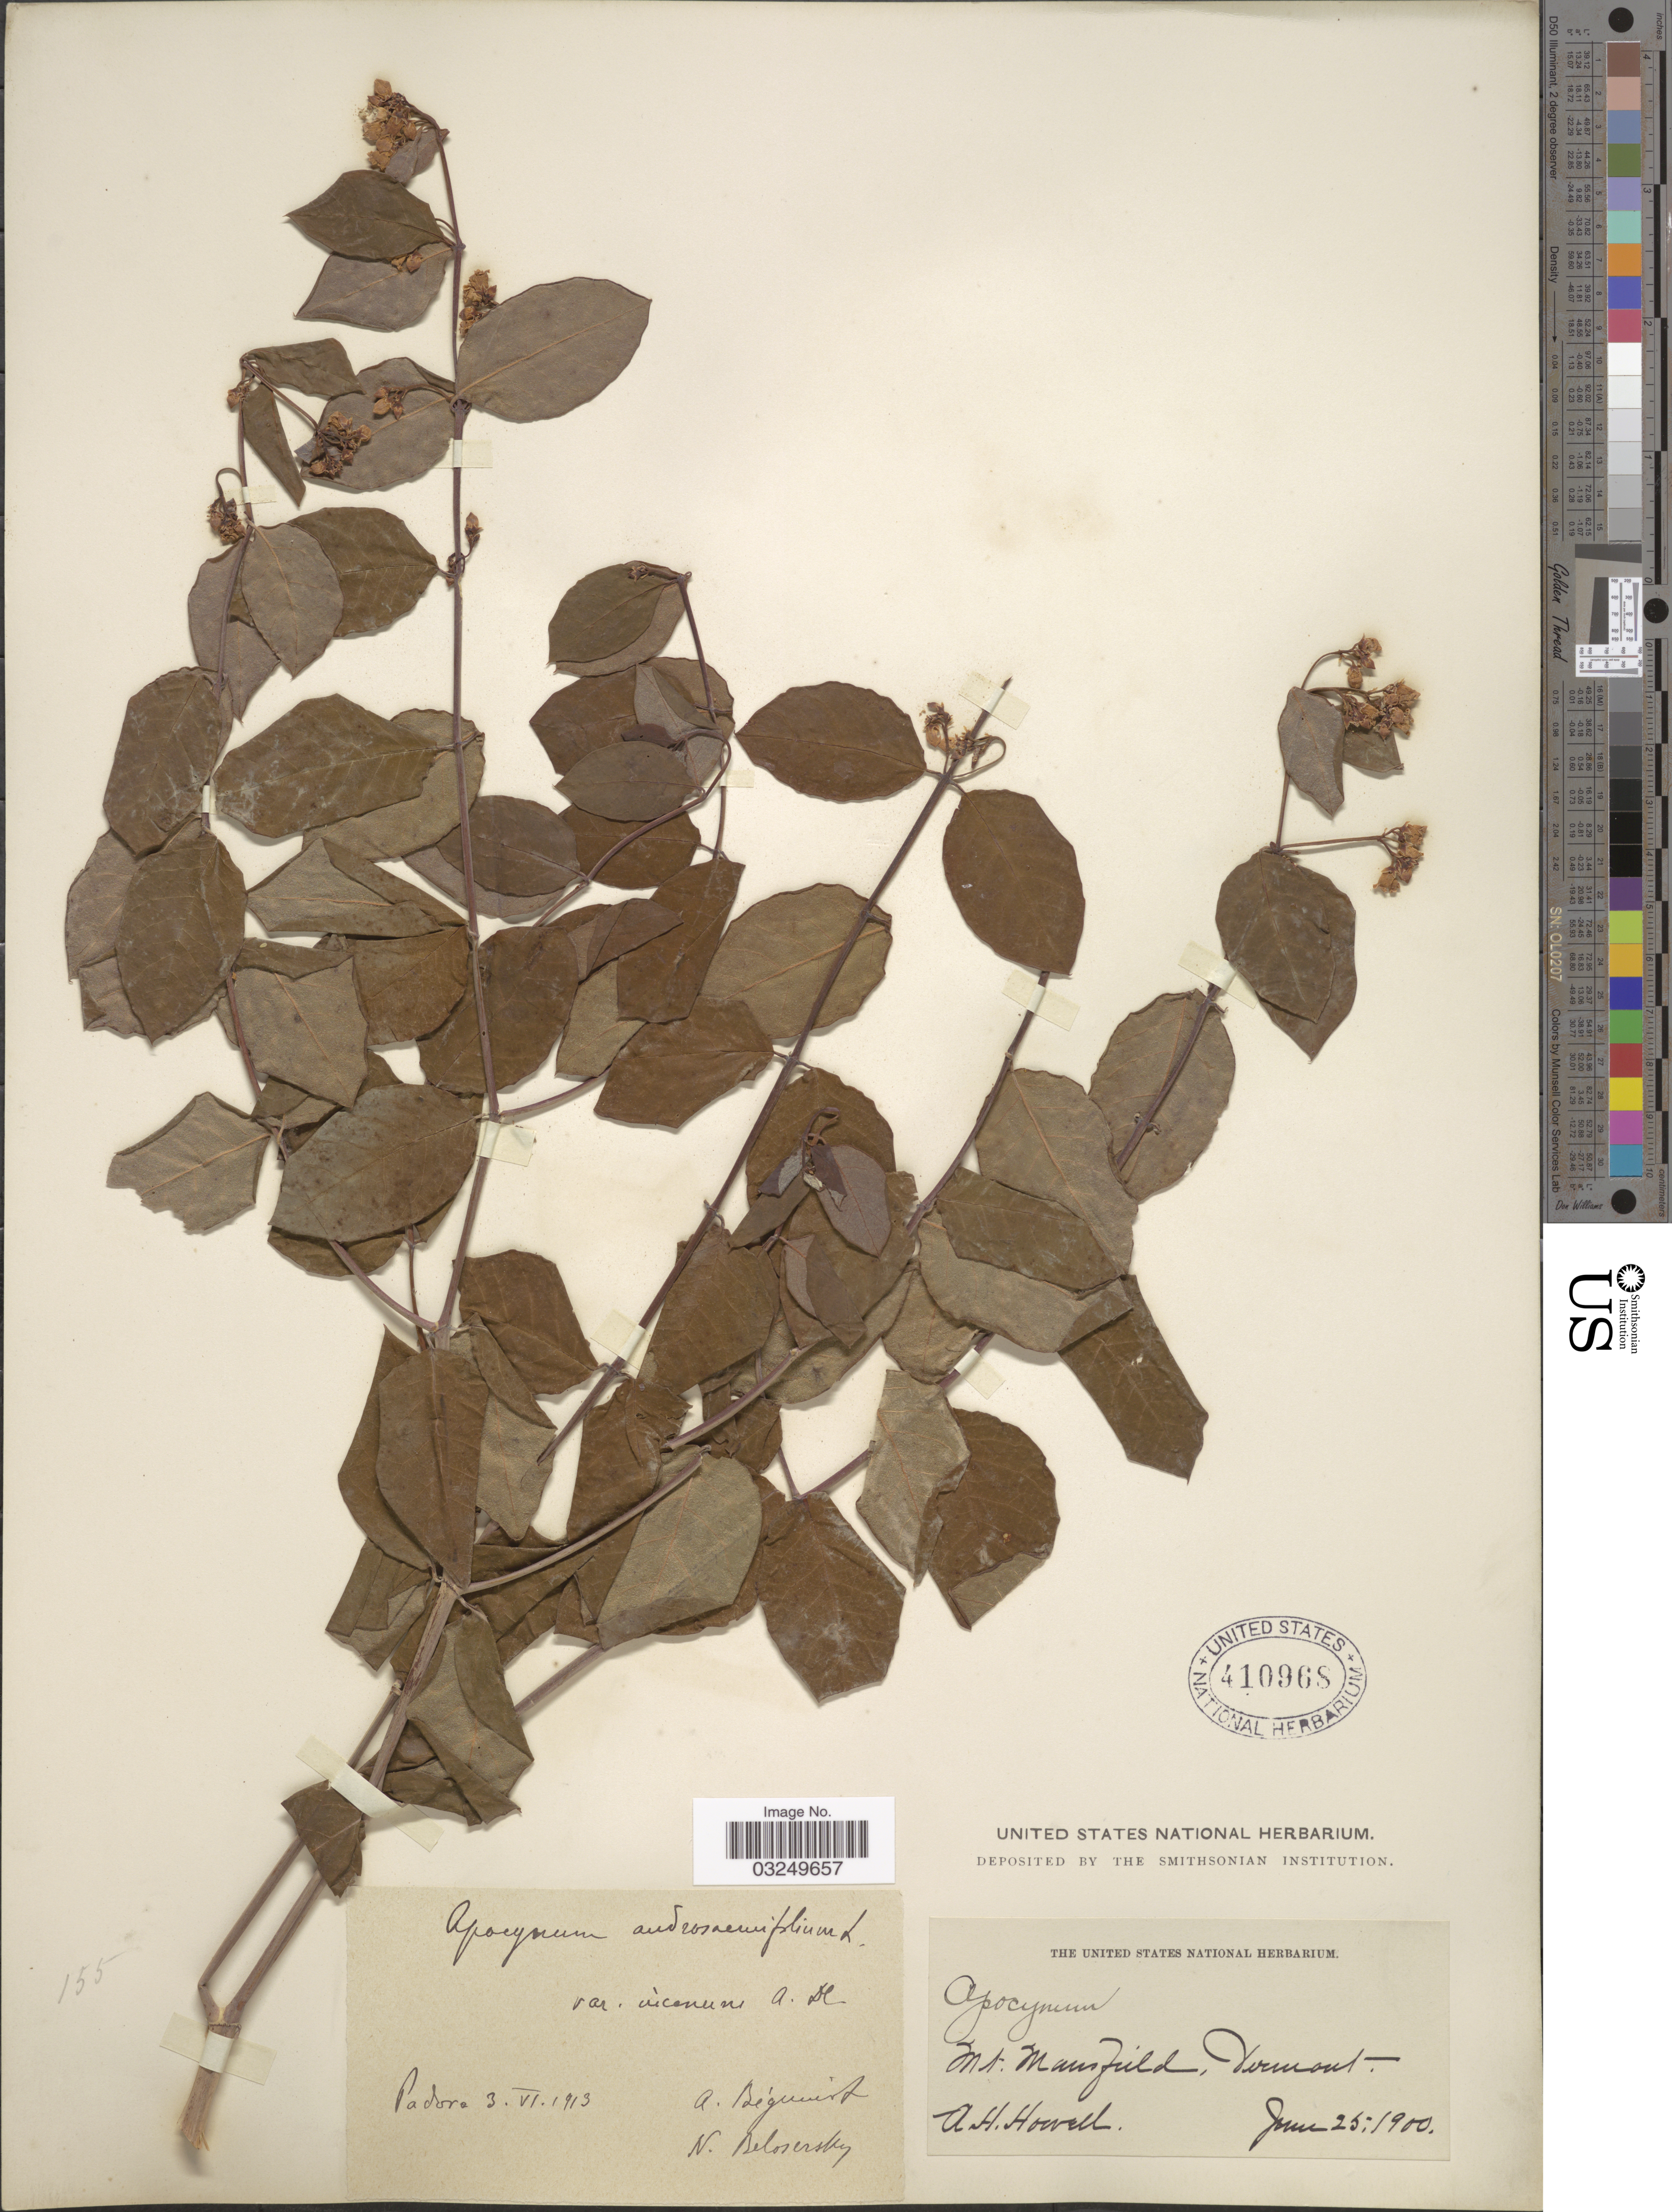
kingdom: Plantae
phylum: Tracheophyta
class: Magnoliopsida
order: Gentianales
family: Apocynaceae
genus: Apocynum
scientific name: Apocynum androsaemifolium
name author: L.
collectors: A. Howell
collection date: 1900-06-25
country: United States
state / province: Vermont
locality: Mt. Mansfield.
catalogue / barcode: US 410968